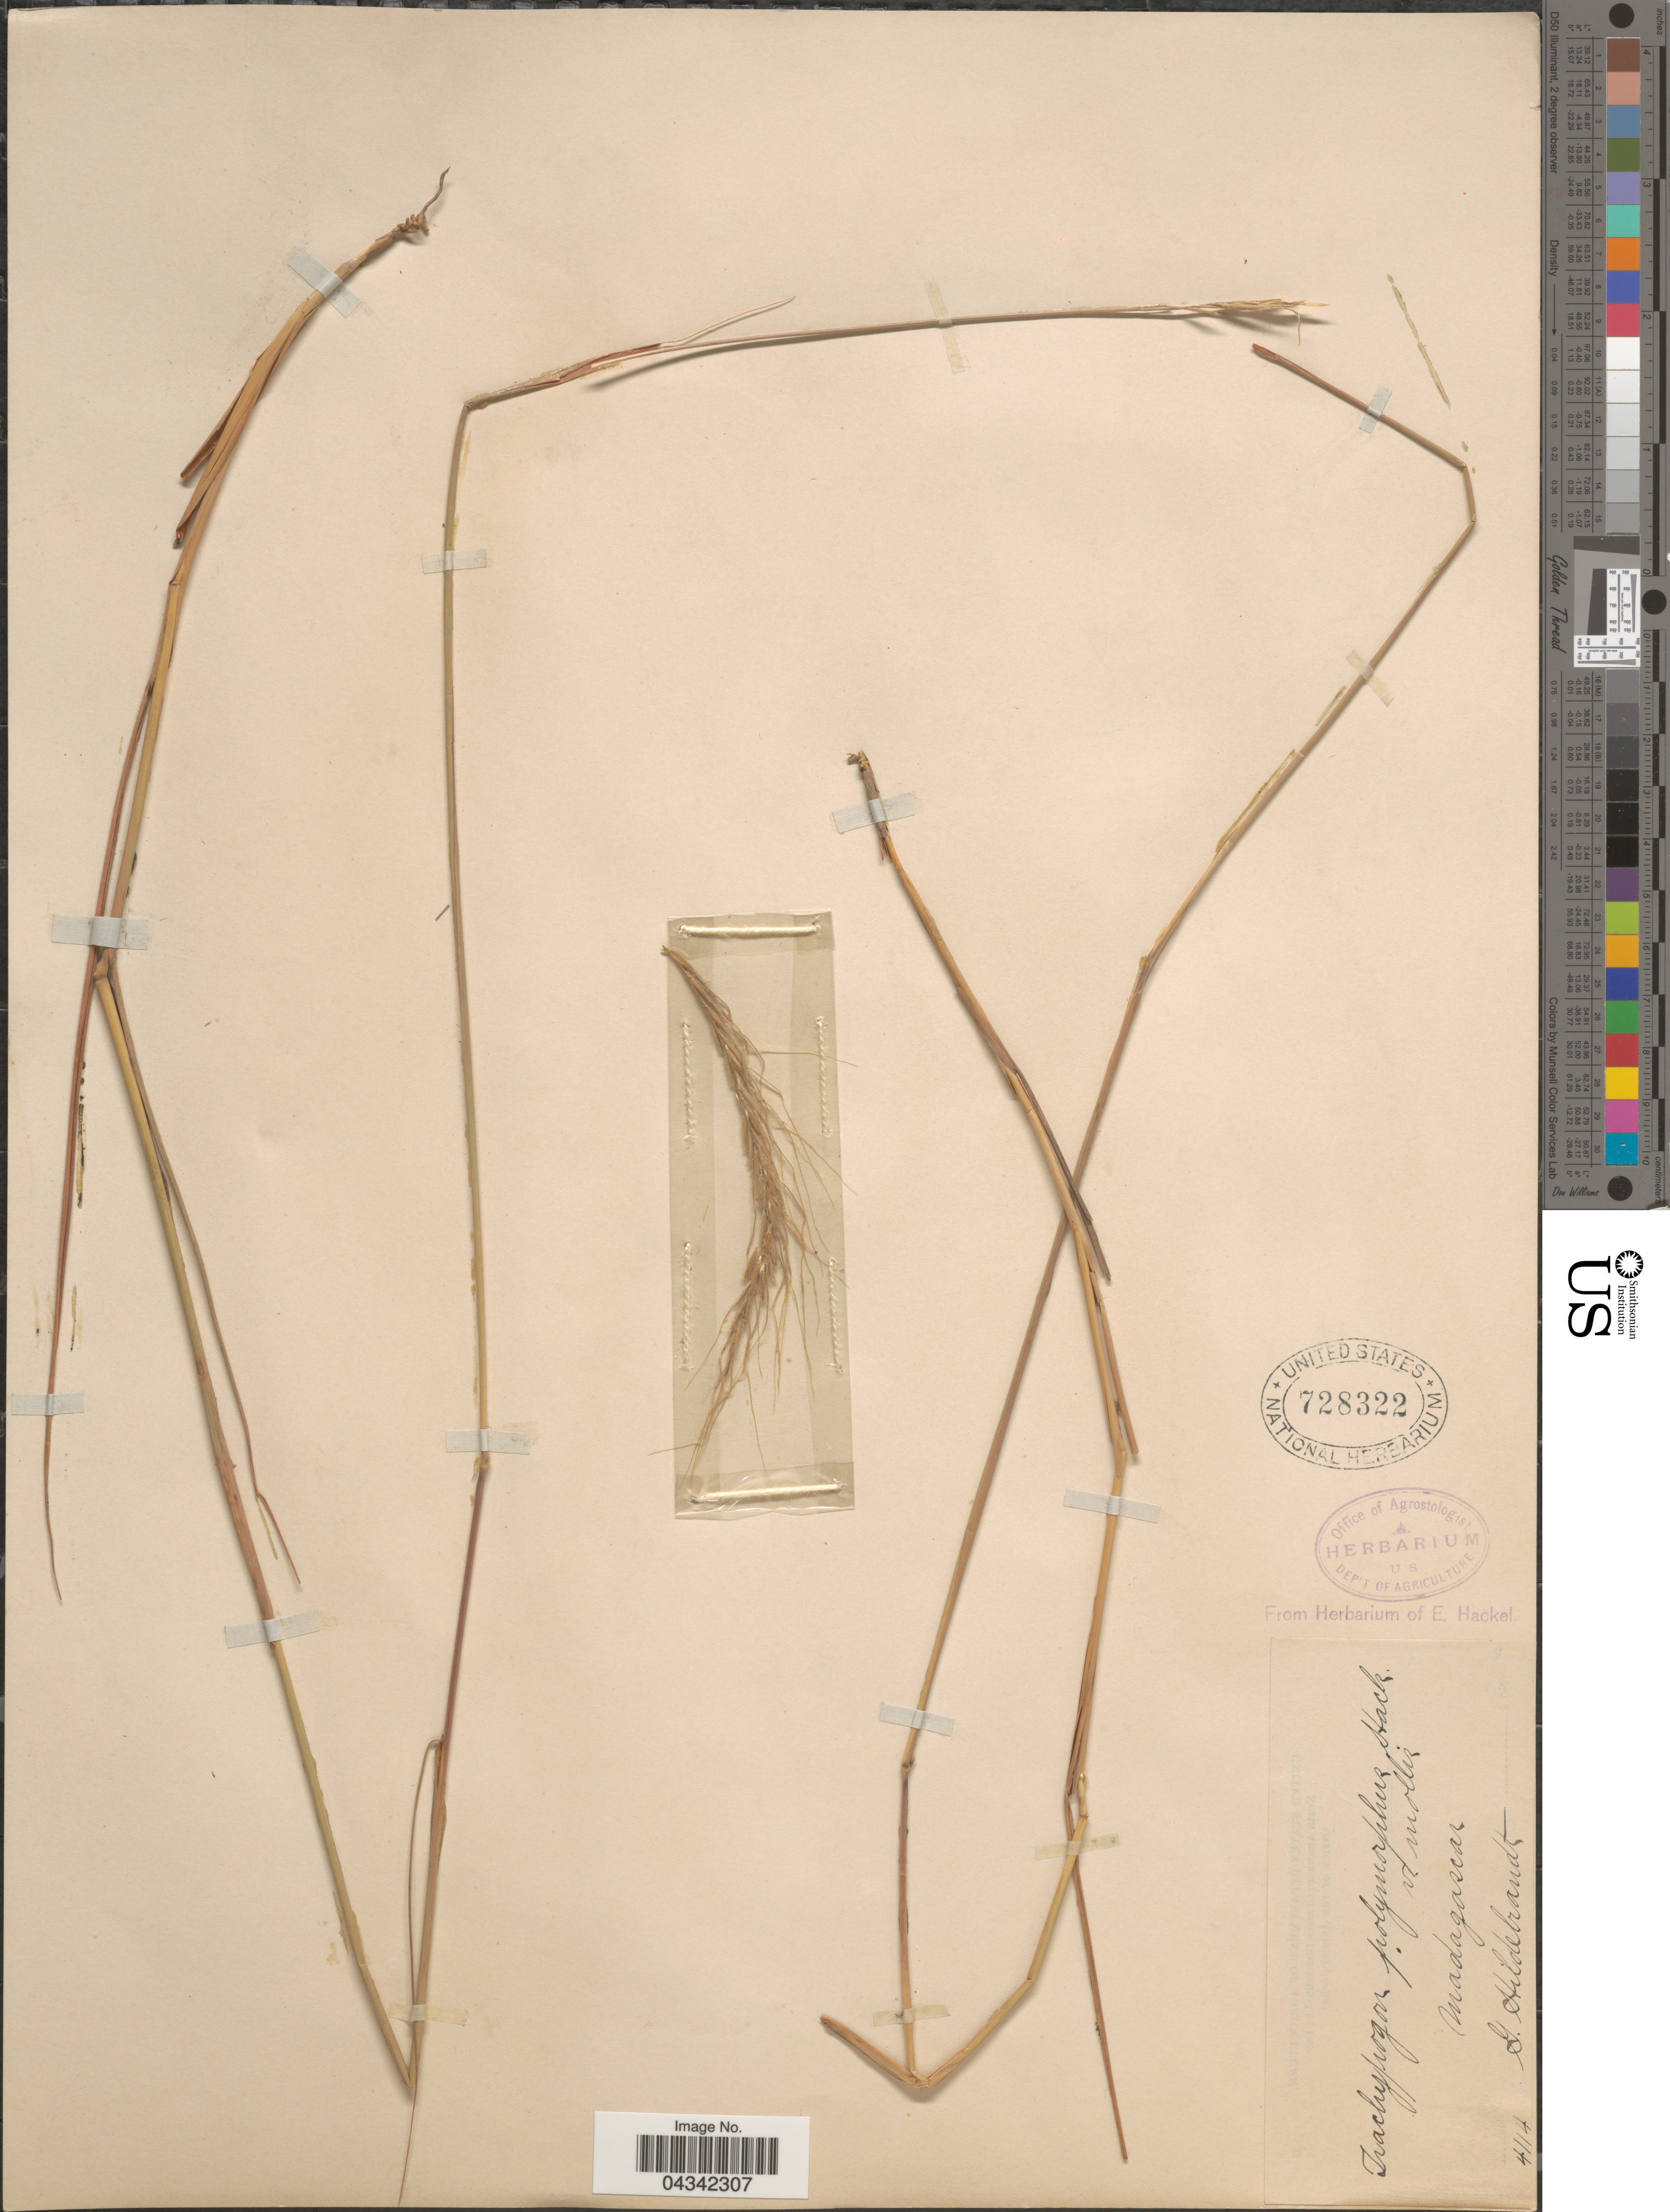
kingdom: Plantae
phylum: Tracheophyta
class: Liliopsida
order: Poales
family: Poaceae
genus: Trachypogon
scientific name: Trachypogon spicatus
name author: (L. f.) Kuntze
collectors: J. Hildebrandt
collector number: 4114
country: Madagascar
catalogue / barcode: US 728322